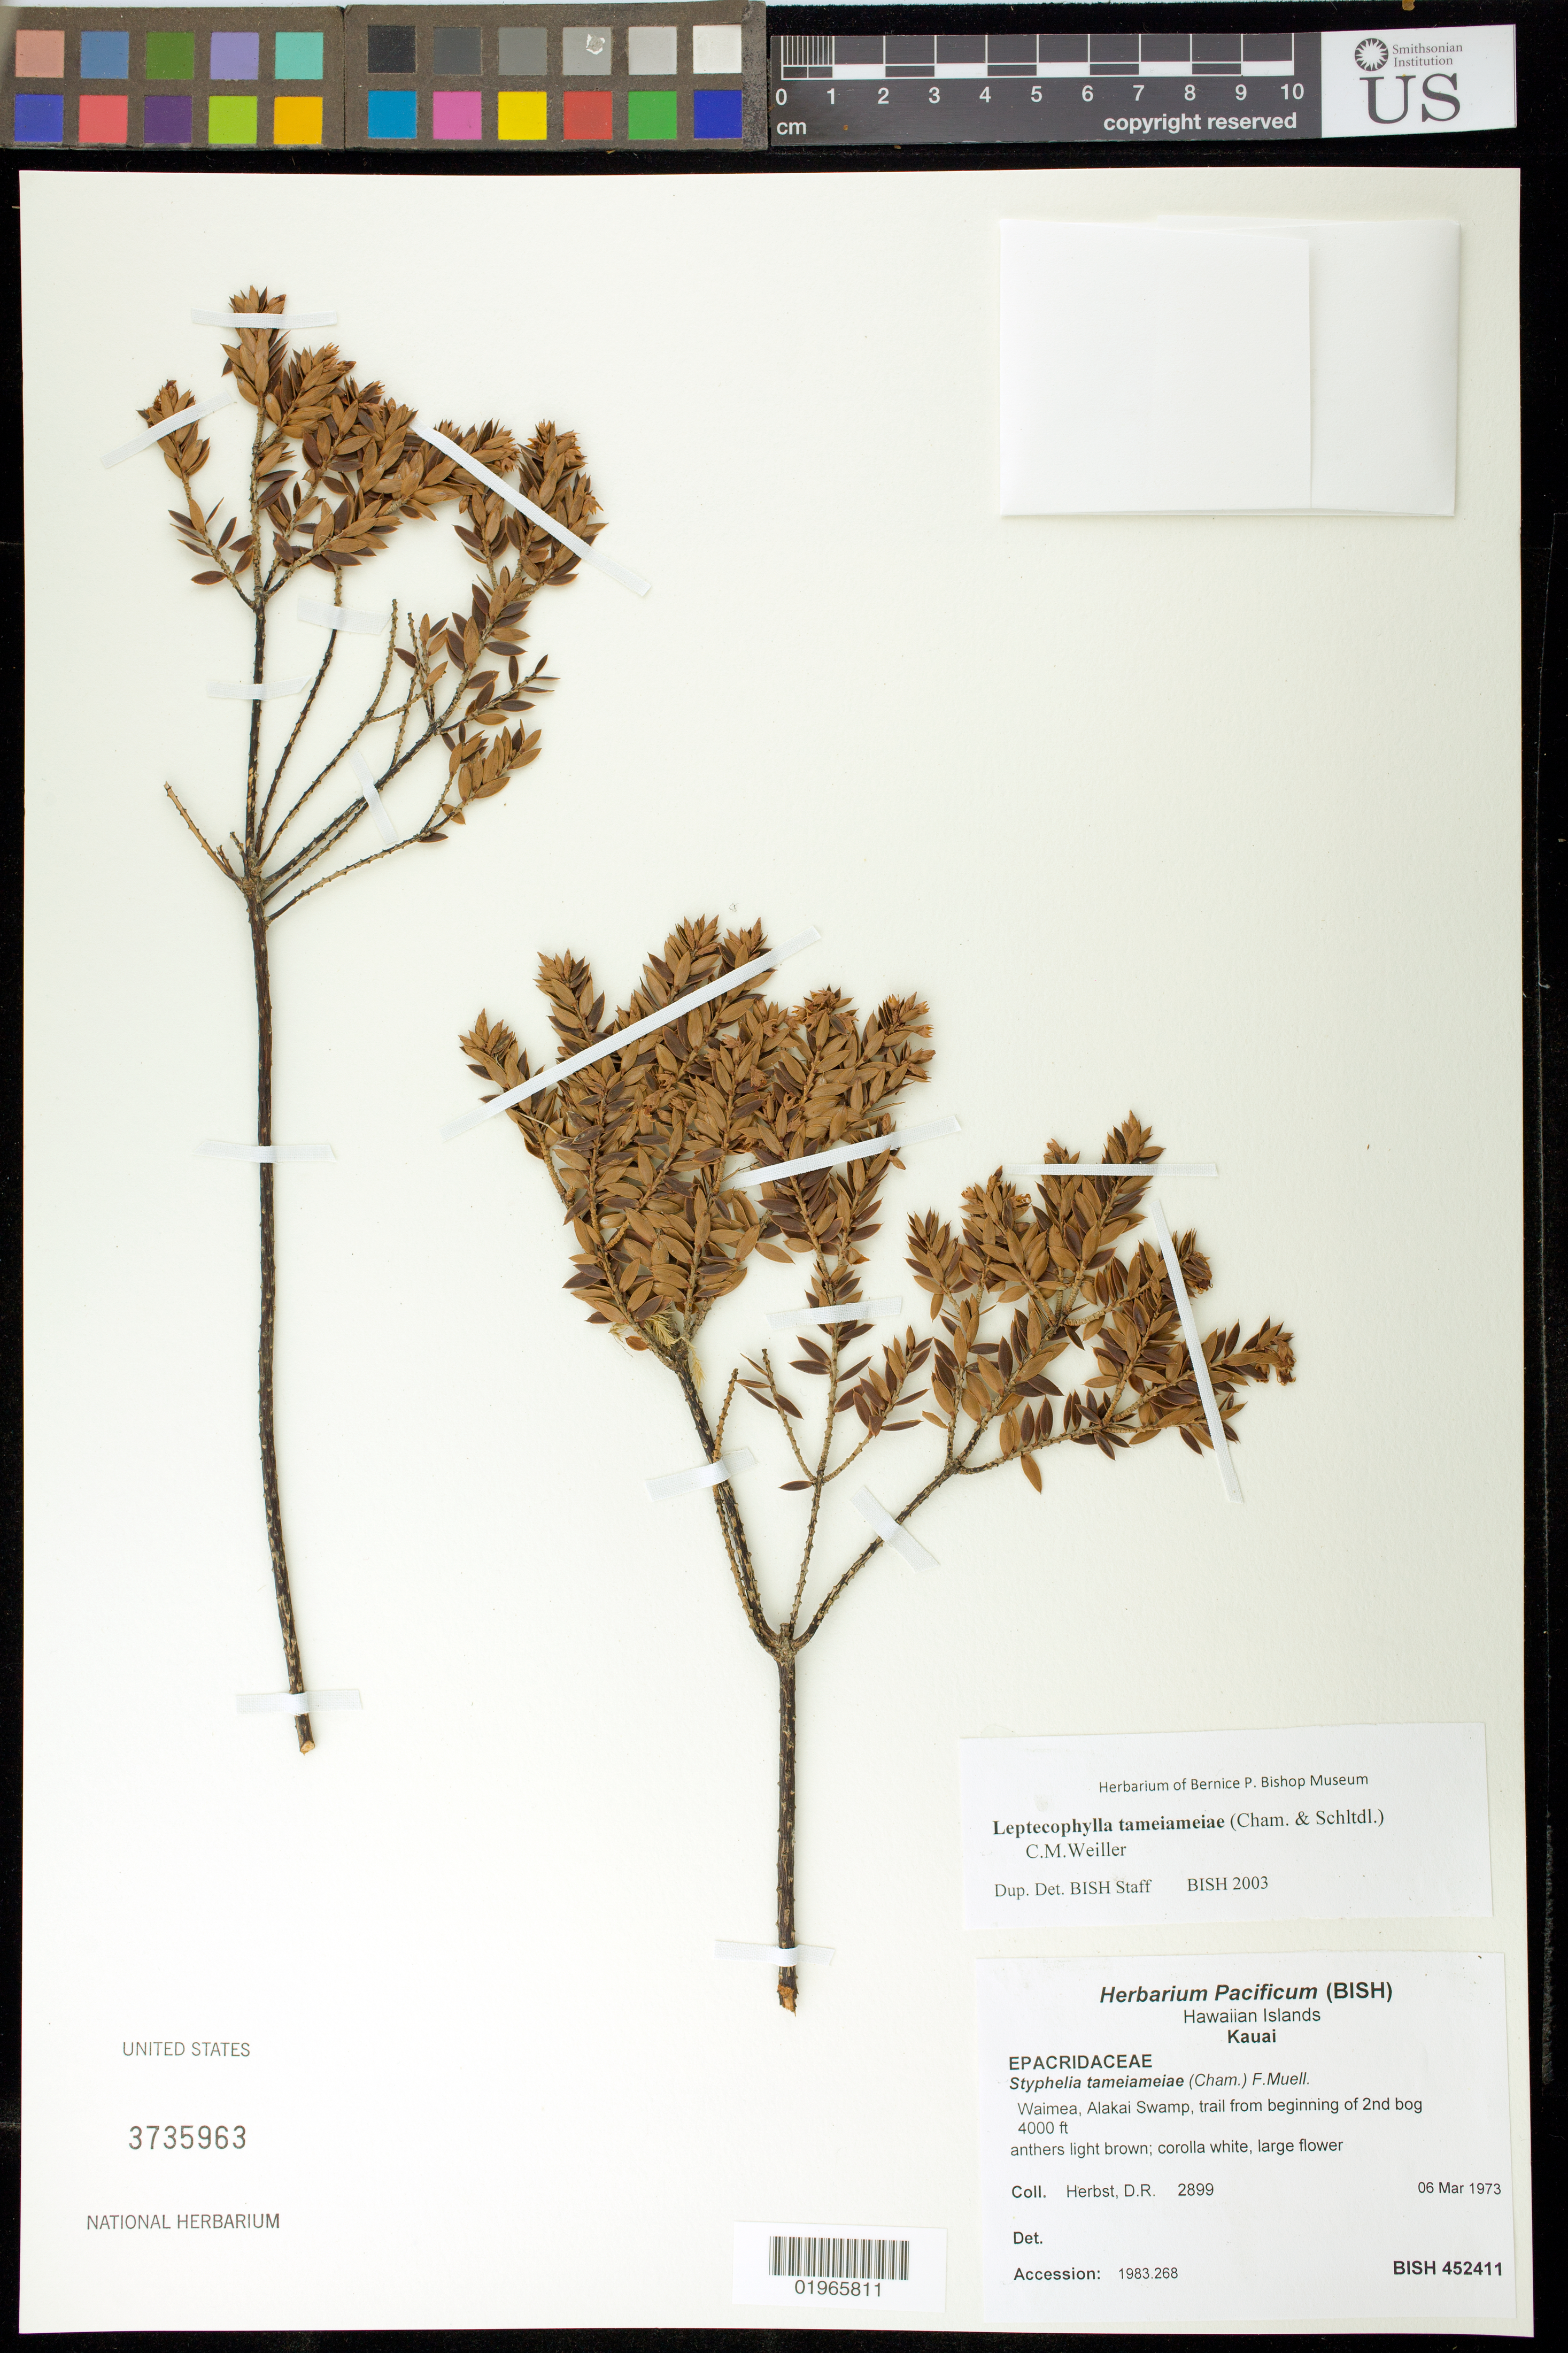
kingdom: Plantae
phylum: Tracheophyta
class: Magnoliopsida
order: Ericales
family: Ericaceae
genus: Leptecophylla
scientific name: Leptecophylla tameiameiae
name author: (Cham. & Schltdl.) C.M. Weiller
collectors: D. R. Herbst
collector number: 2899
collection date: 1973-03-06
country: United States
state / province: Hawaii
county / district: Kauai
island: Kaua'i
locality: Waimea District, Alaka'i Swamp, trail from beginning of 2nd bog.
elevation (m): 1219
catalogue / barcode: US 3735963